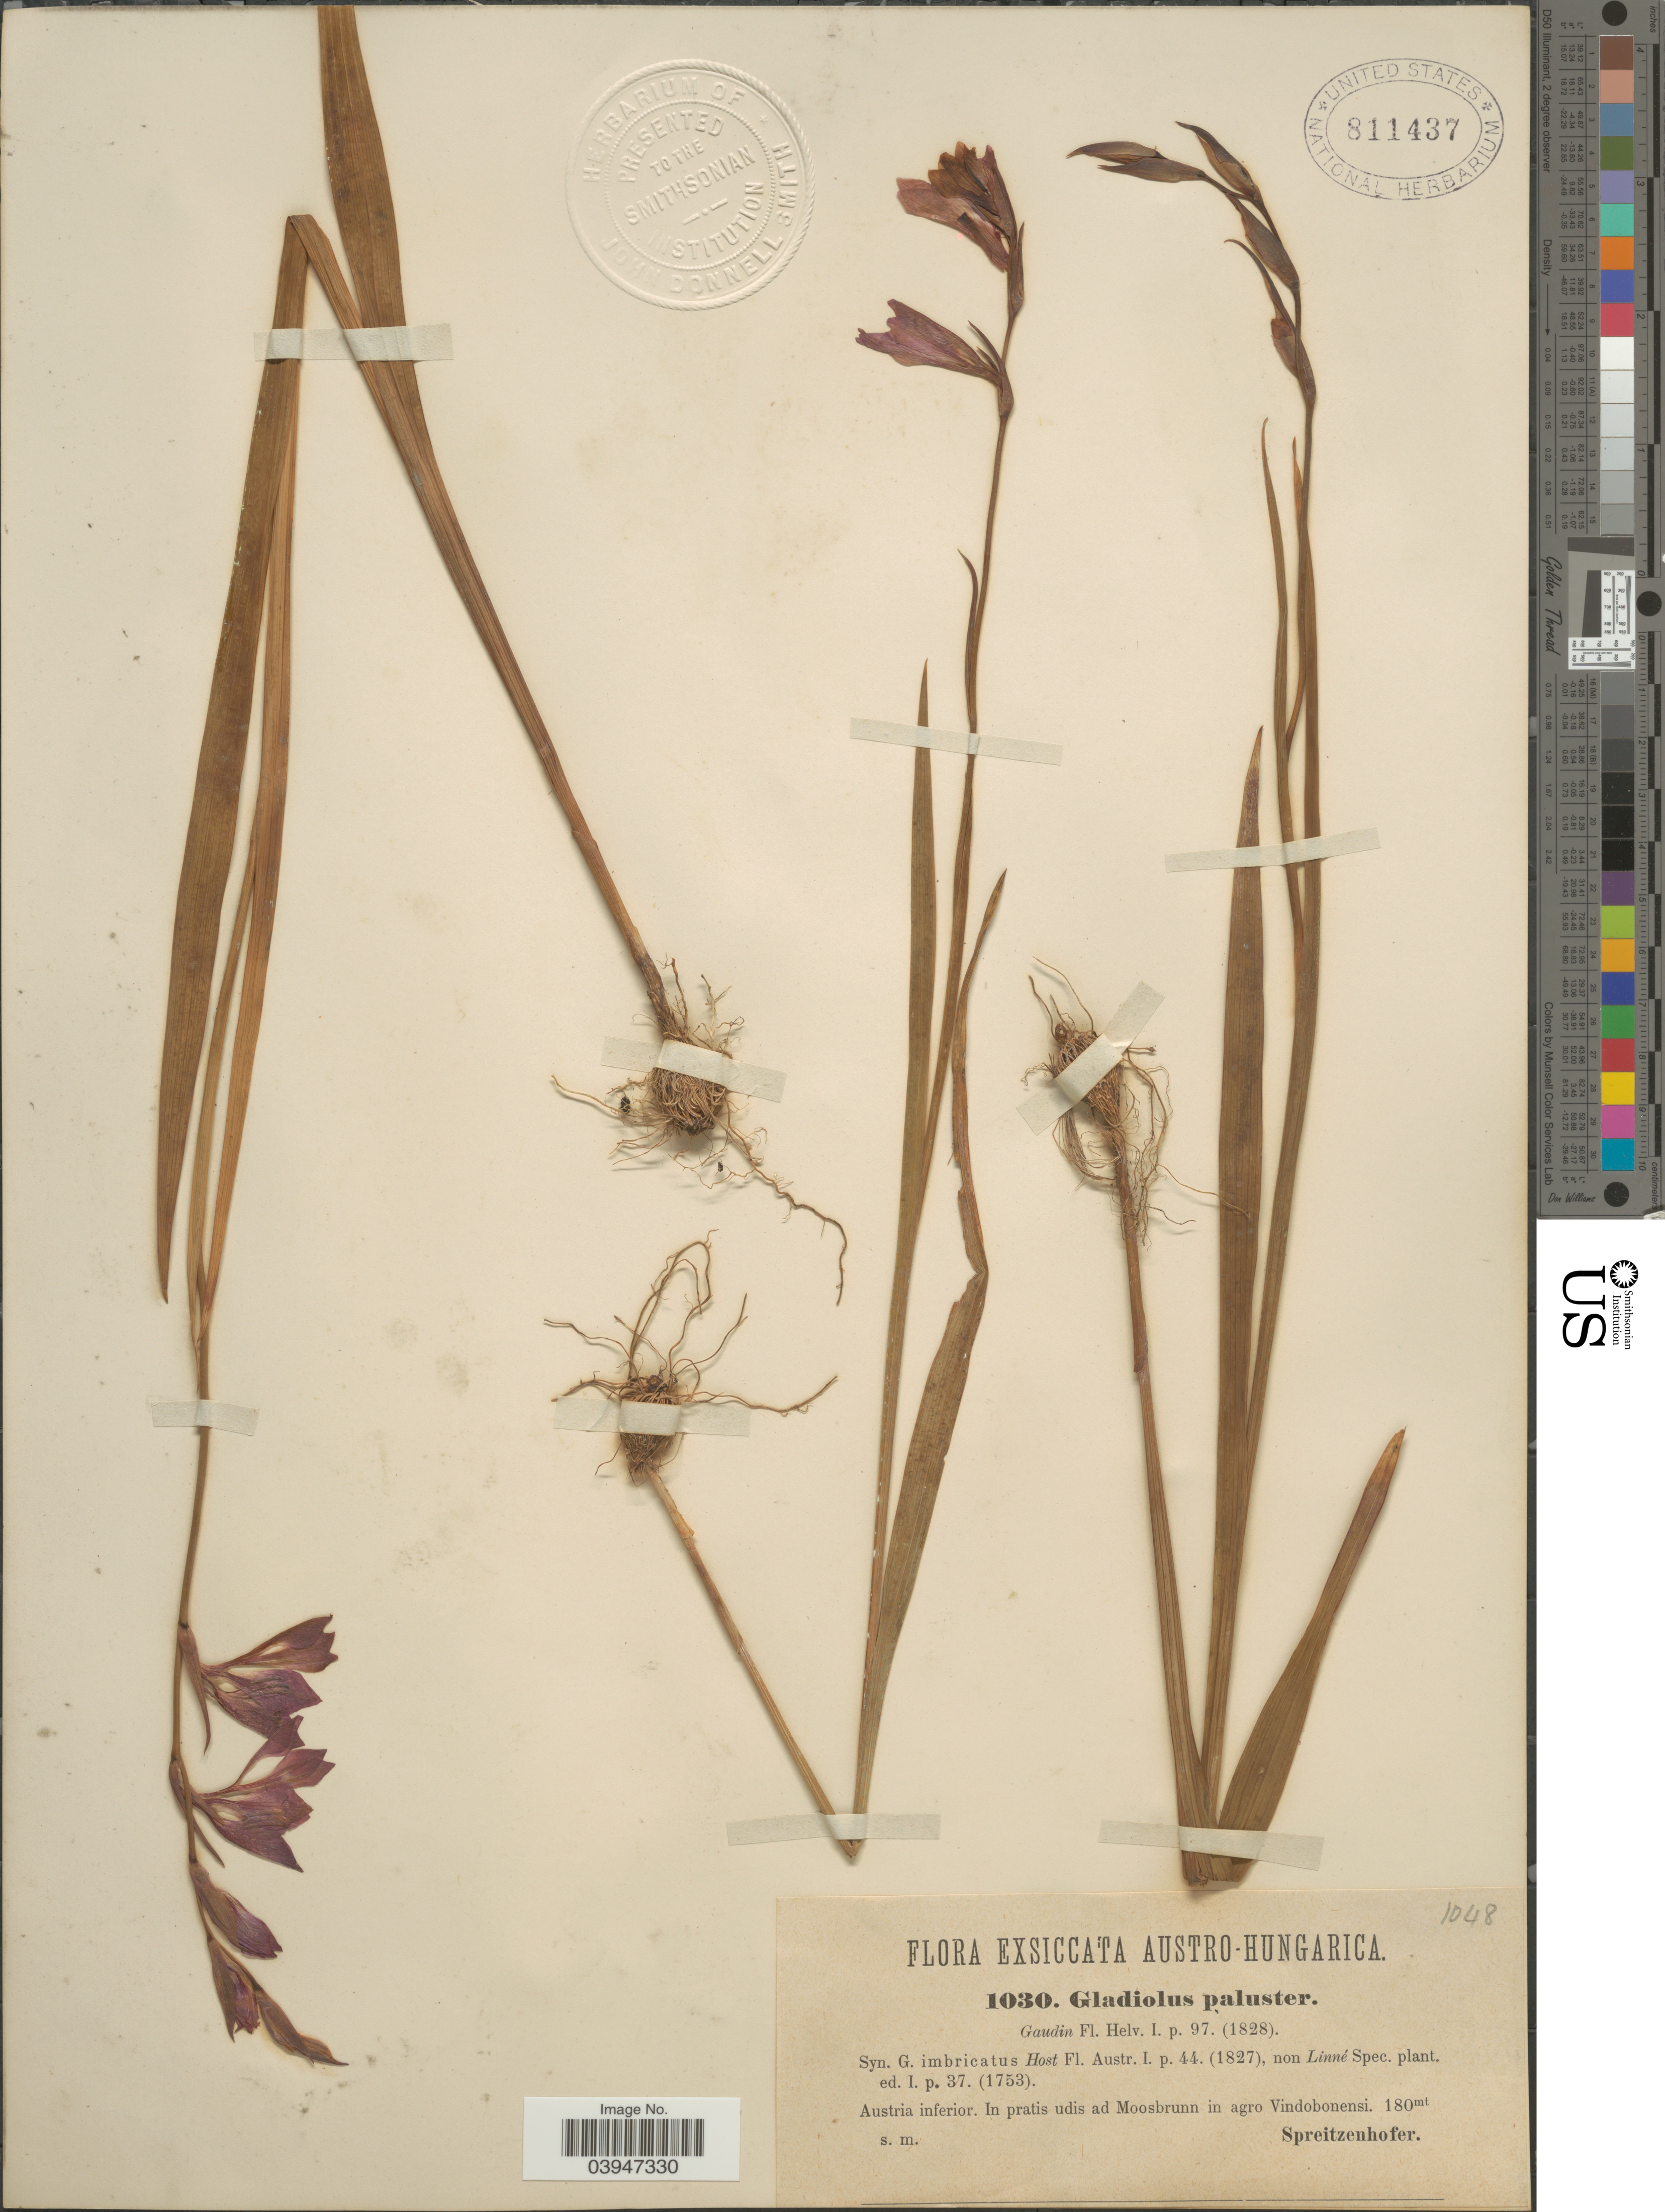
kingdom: Plantae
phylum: Tracheophyta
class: Liliopsida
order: Asparagales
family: Iridaceae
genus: Gladiolus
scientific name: Gladiolus palustris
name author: Gaudin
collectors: Spreitzenhofer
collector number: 1030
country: Austria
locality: Austro-Hungarica. Austria inferior. In pratis udis ad Moosbrunn in agro Vindobonensi.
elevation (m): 180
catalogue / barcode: US 811437